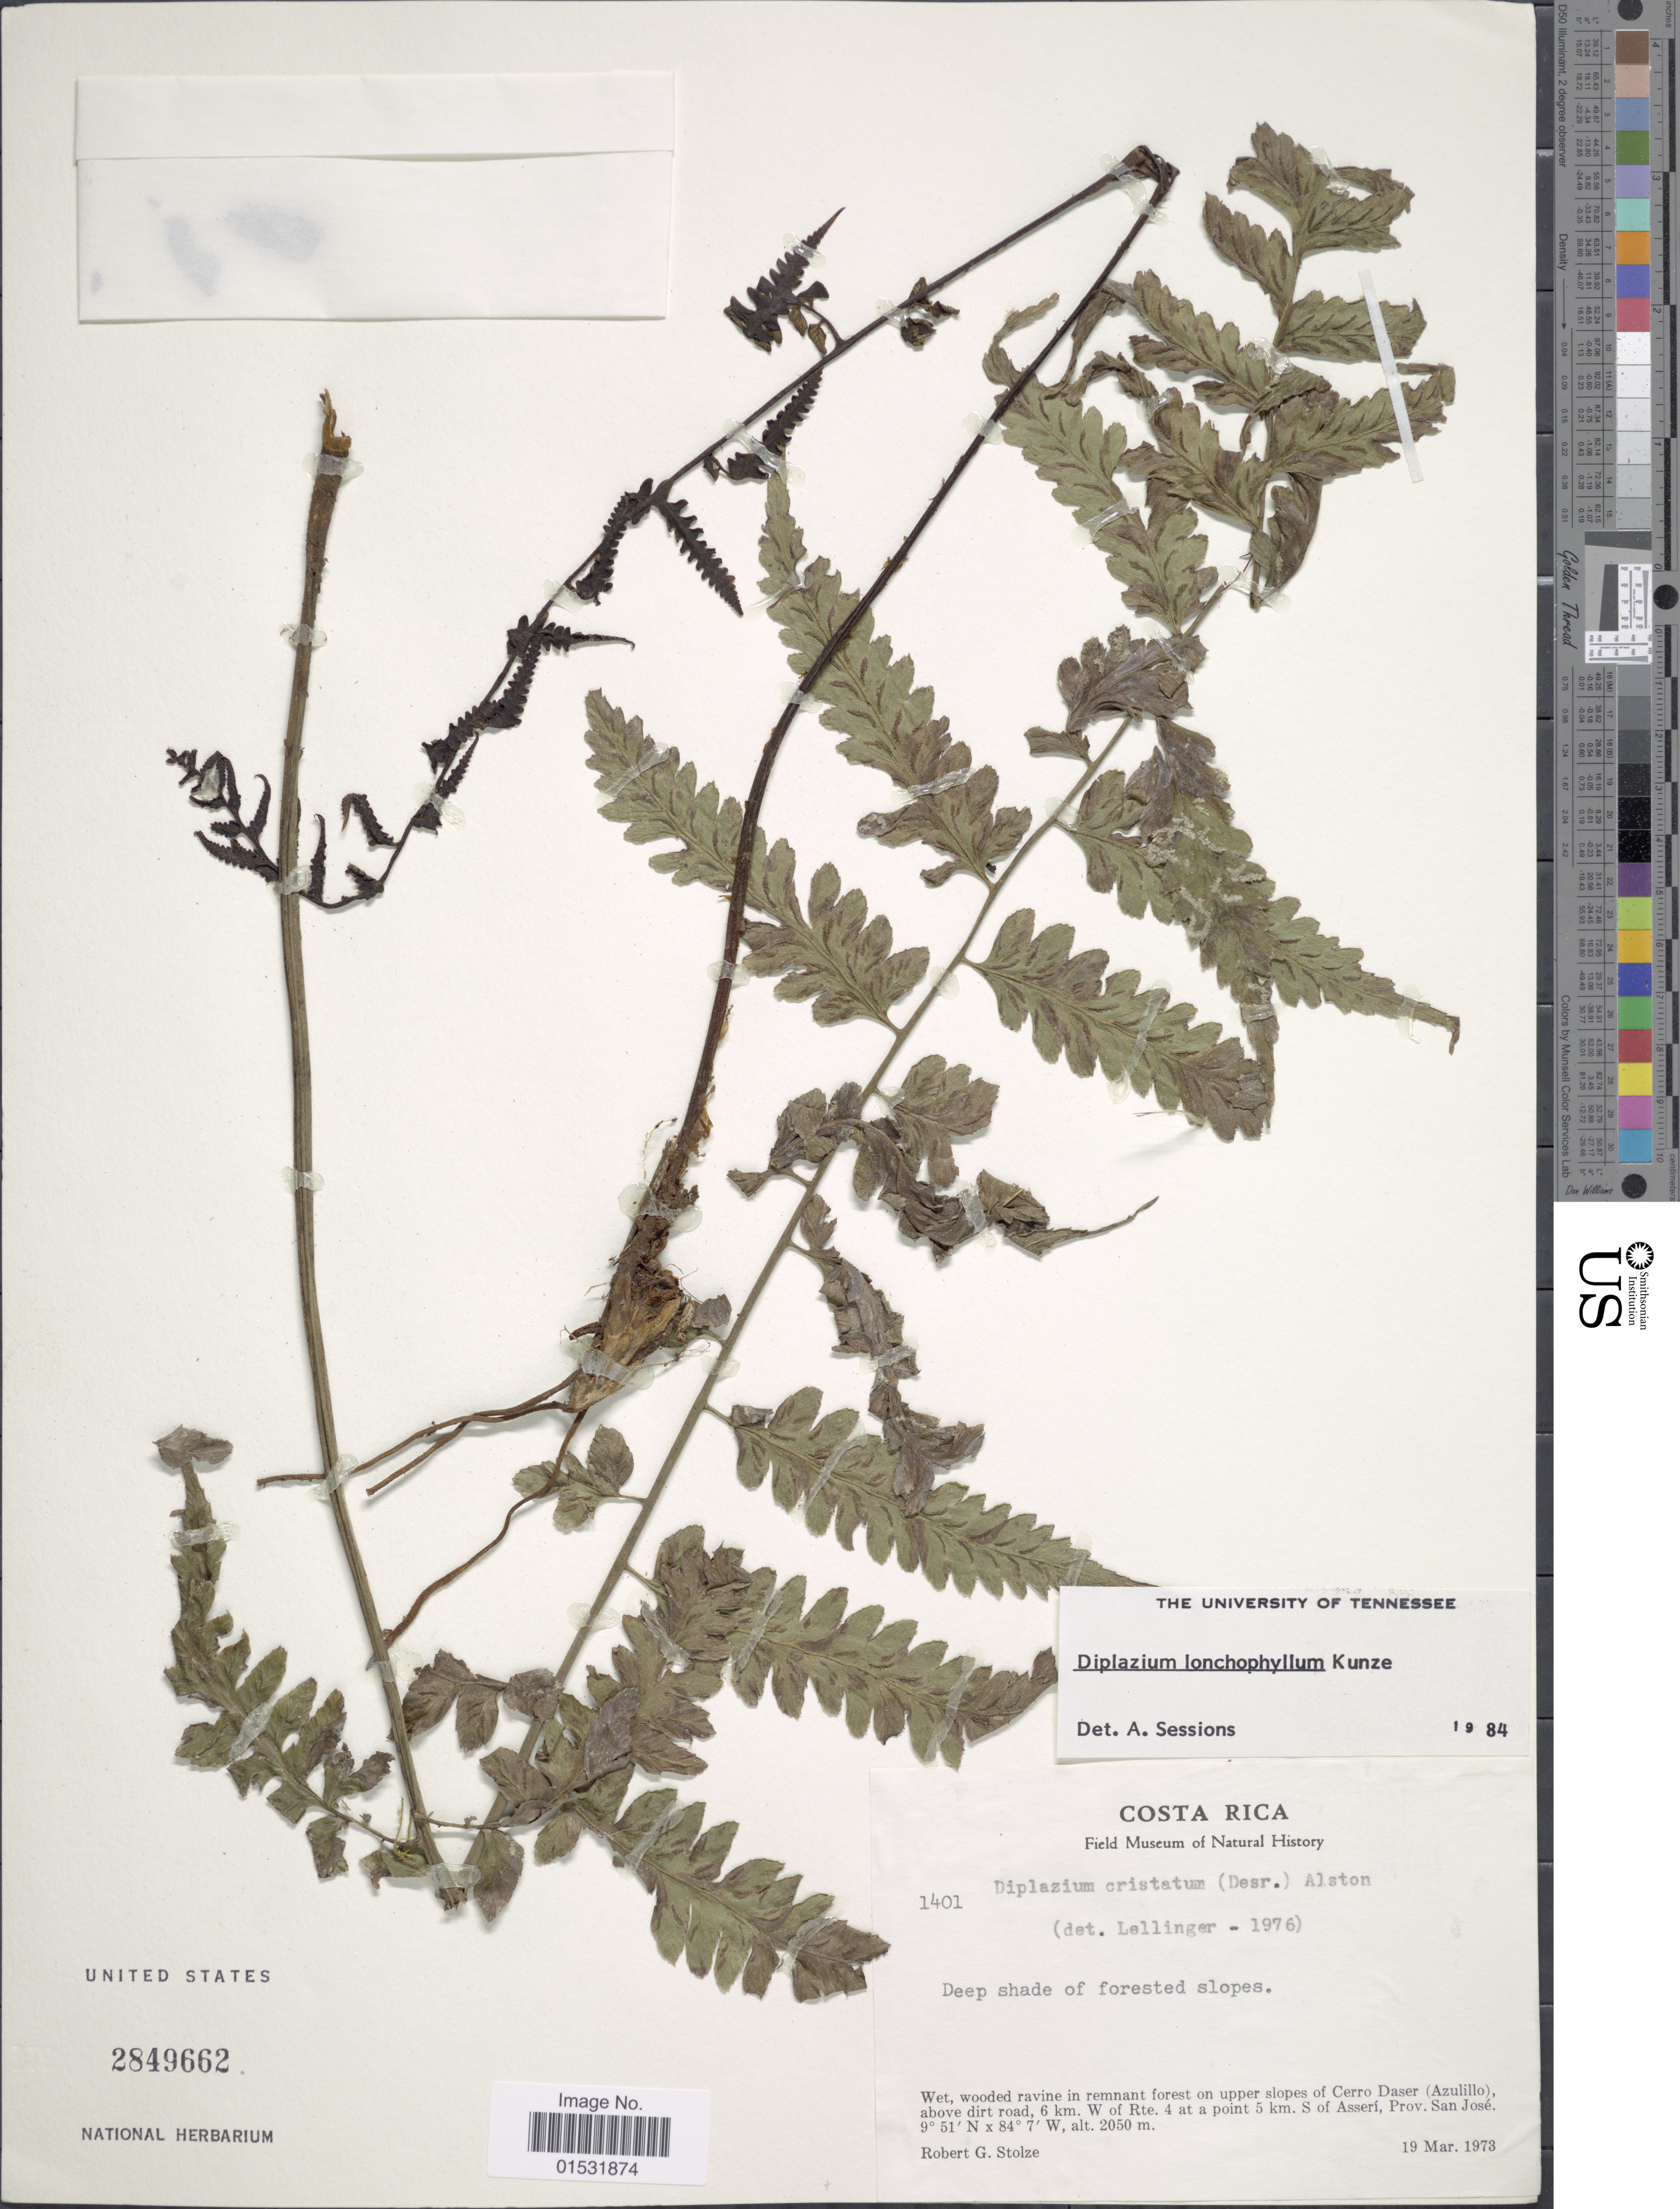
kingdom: Plantae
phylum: Tracheophyta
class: Polypodiopsida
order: Polypodiales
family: Athyriaceae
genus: Diplazium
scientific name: Diplazium lonchophyllum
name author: Kunze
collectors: R. G. Stolze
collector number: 1401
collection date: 1973-03-19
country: Costa Rica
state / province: San José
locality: Wet, wooded ravine in remnant forest on upper slopes of Cerro Daser (Azuilillo), above dirt road, 6 km. W. of Rte. 4 at a point 5 km. S. of Asserí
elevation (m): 2050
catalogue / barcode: US 2849662